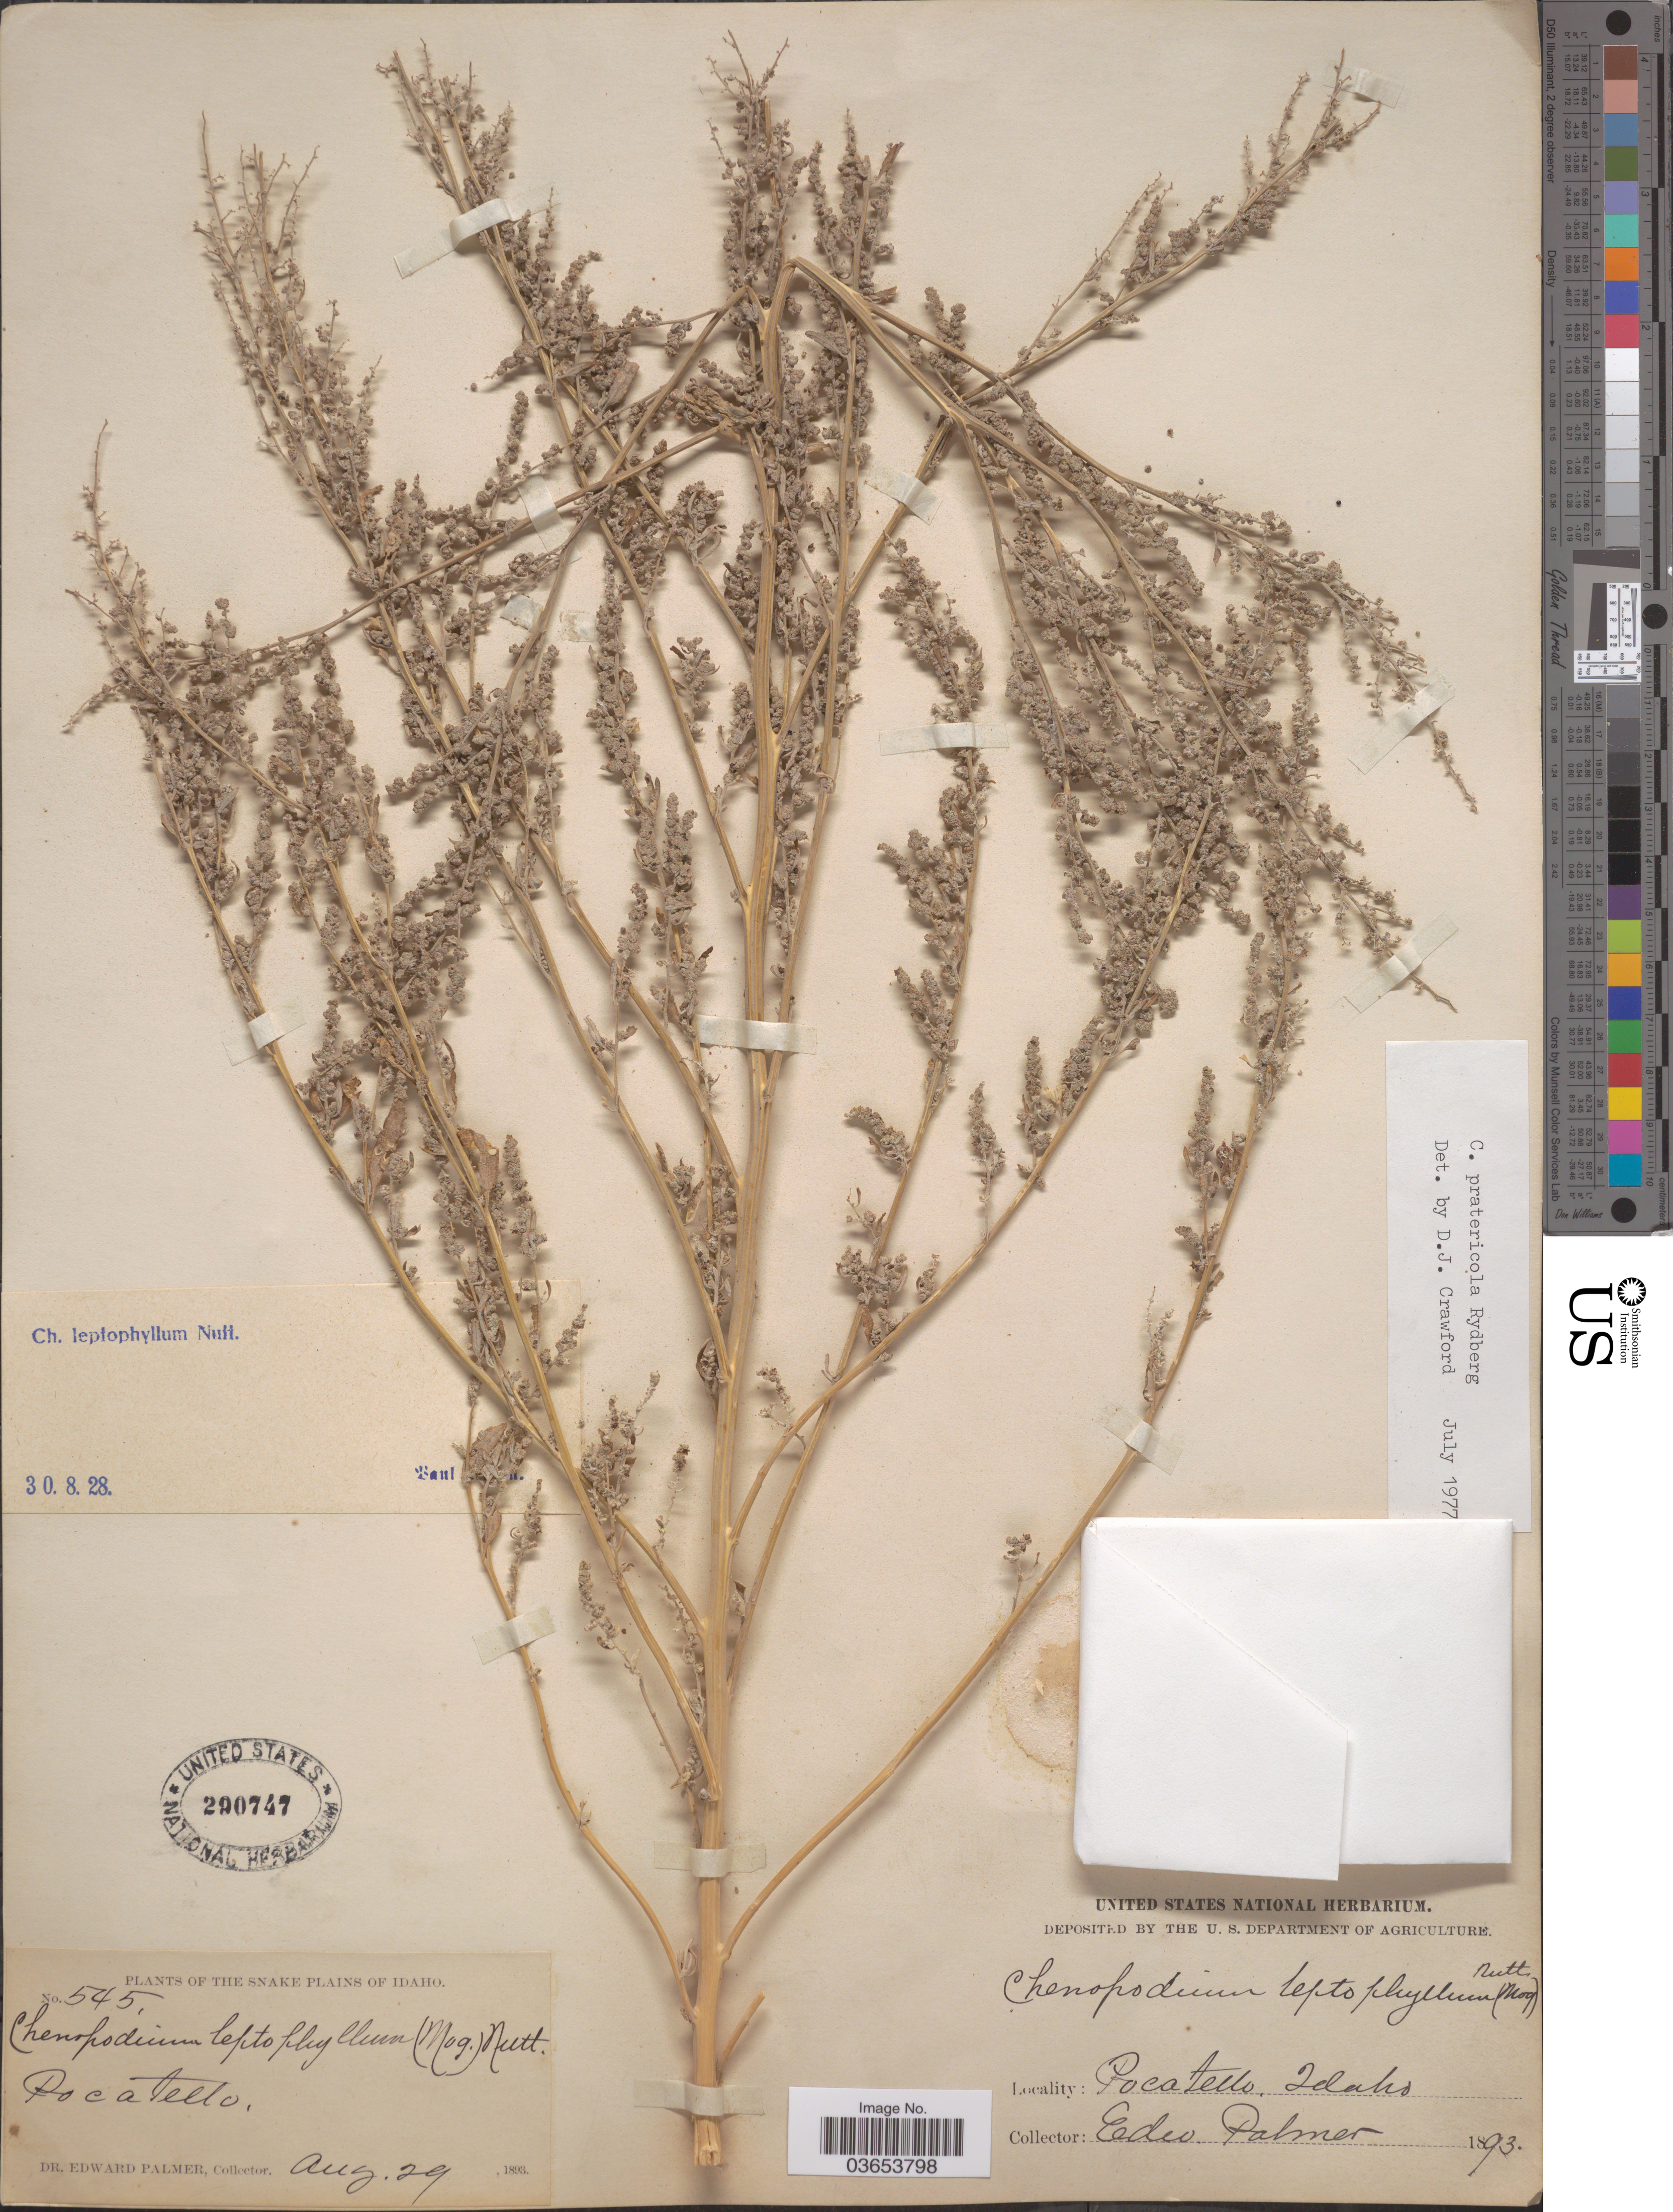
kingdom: Plantae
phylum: Tracheophyta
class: Magnoliopsida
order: Caryophyllales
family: Amaranthaceae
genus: Chenopodium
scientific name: Chenopodium pratericola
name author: Rydb.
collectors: E. Palmer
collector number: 545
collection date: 1893-08-29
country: United States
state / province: Idaho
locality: Snake Plains. Pocatello.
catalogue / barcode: US 290747